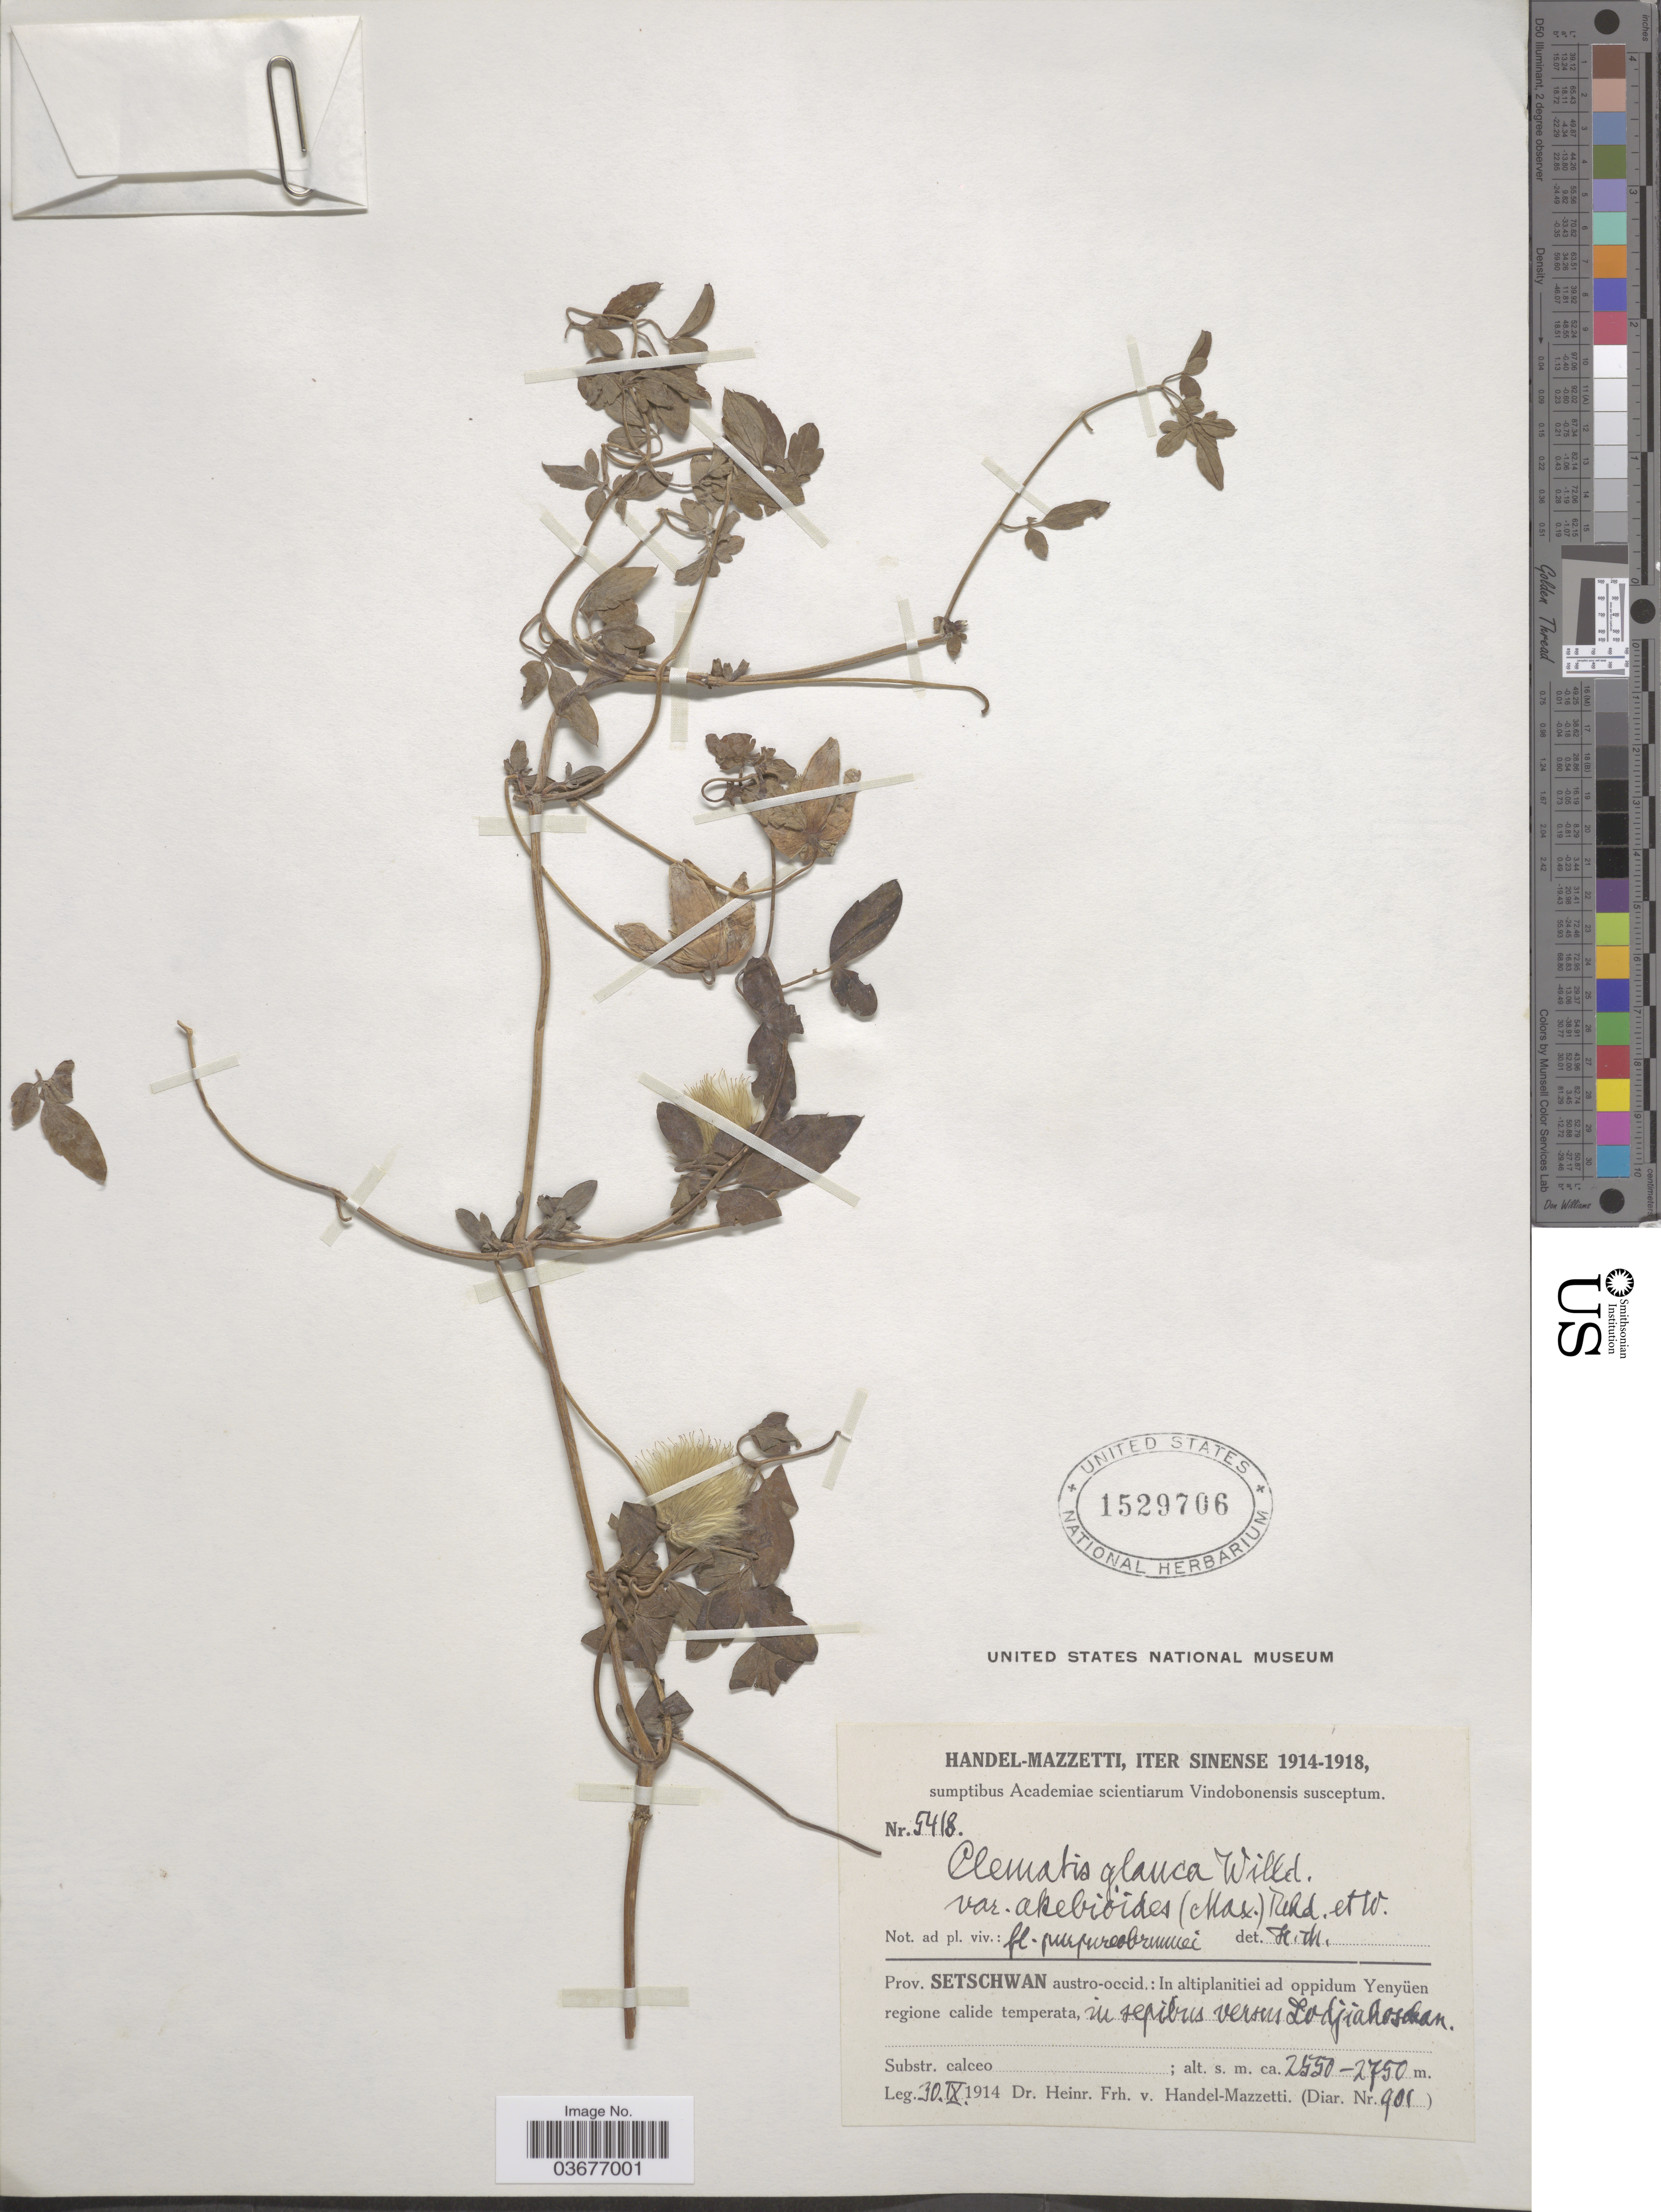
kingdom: Plantae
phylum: Tracheophyta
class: Magnoliopsida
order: Ranunculales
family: Ranunculaceae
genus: Clematis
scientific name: Clematis glauca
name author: Willd.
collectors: H. Handel-Mazzetti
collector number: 5418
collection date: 1914-09-30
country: China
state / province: Sichuan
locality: Prov. Setschwan austro-occid.: In altiplanitiei ad oppidum Yenyüen regione calide temperata, in sepibus versus Lodjiahoschan [interpreted].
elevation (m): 2550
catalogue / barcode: US 1529706